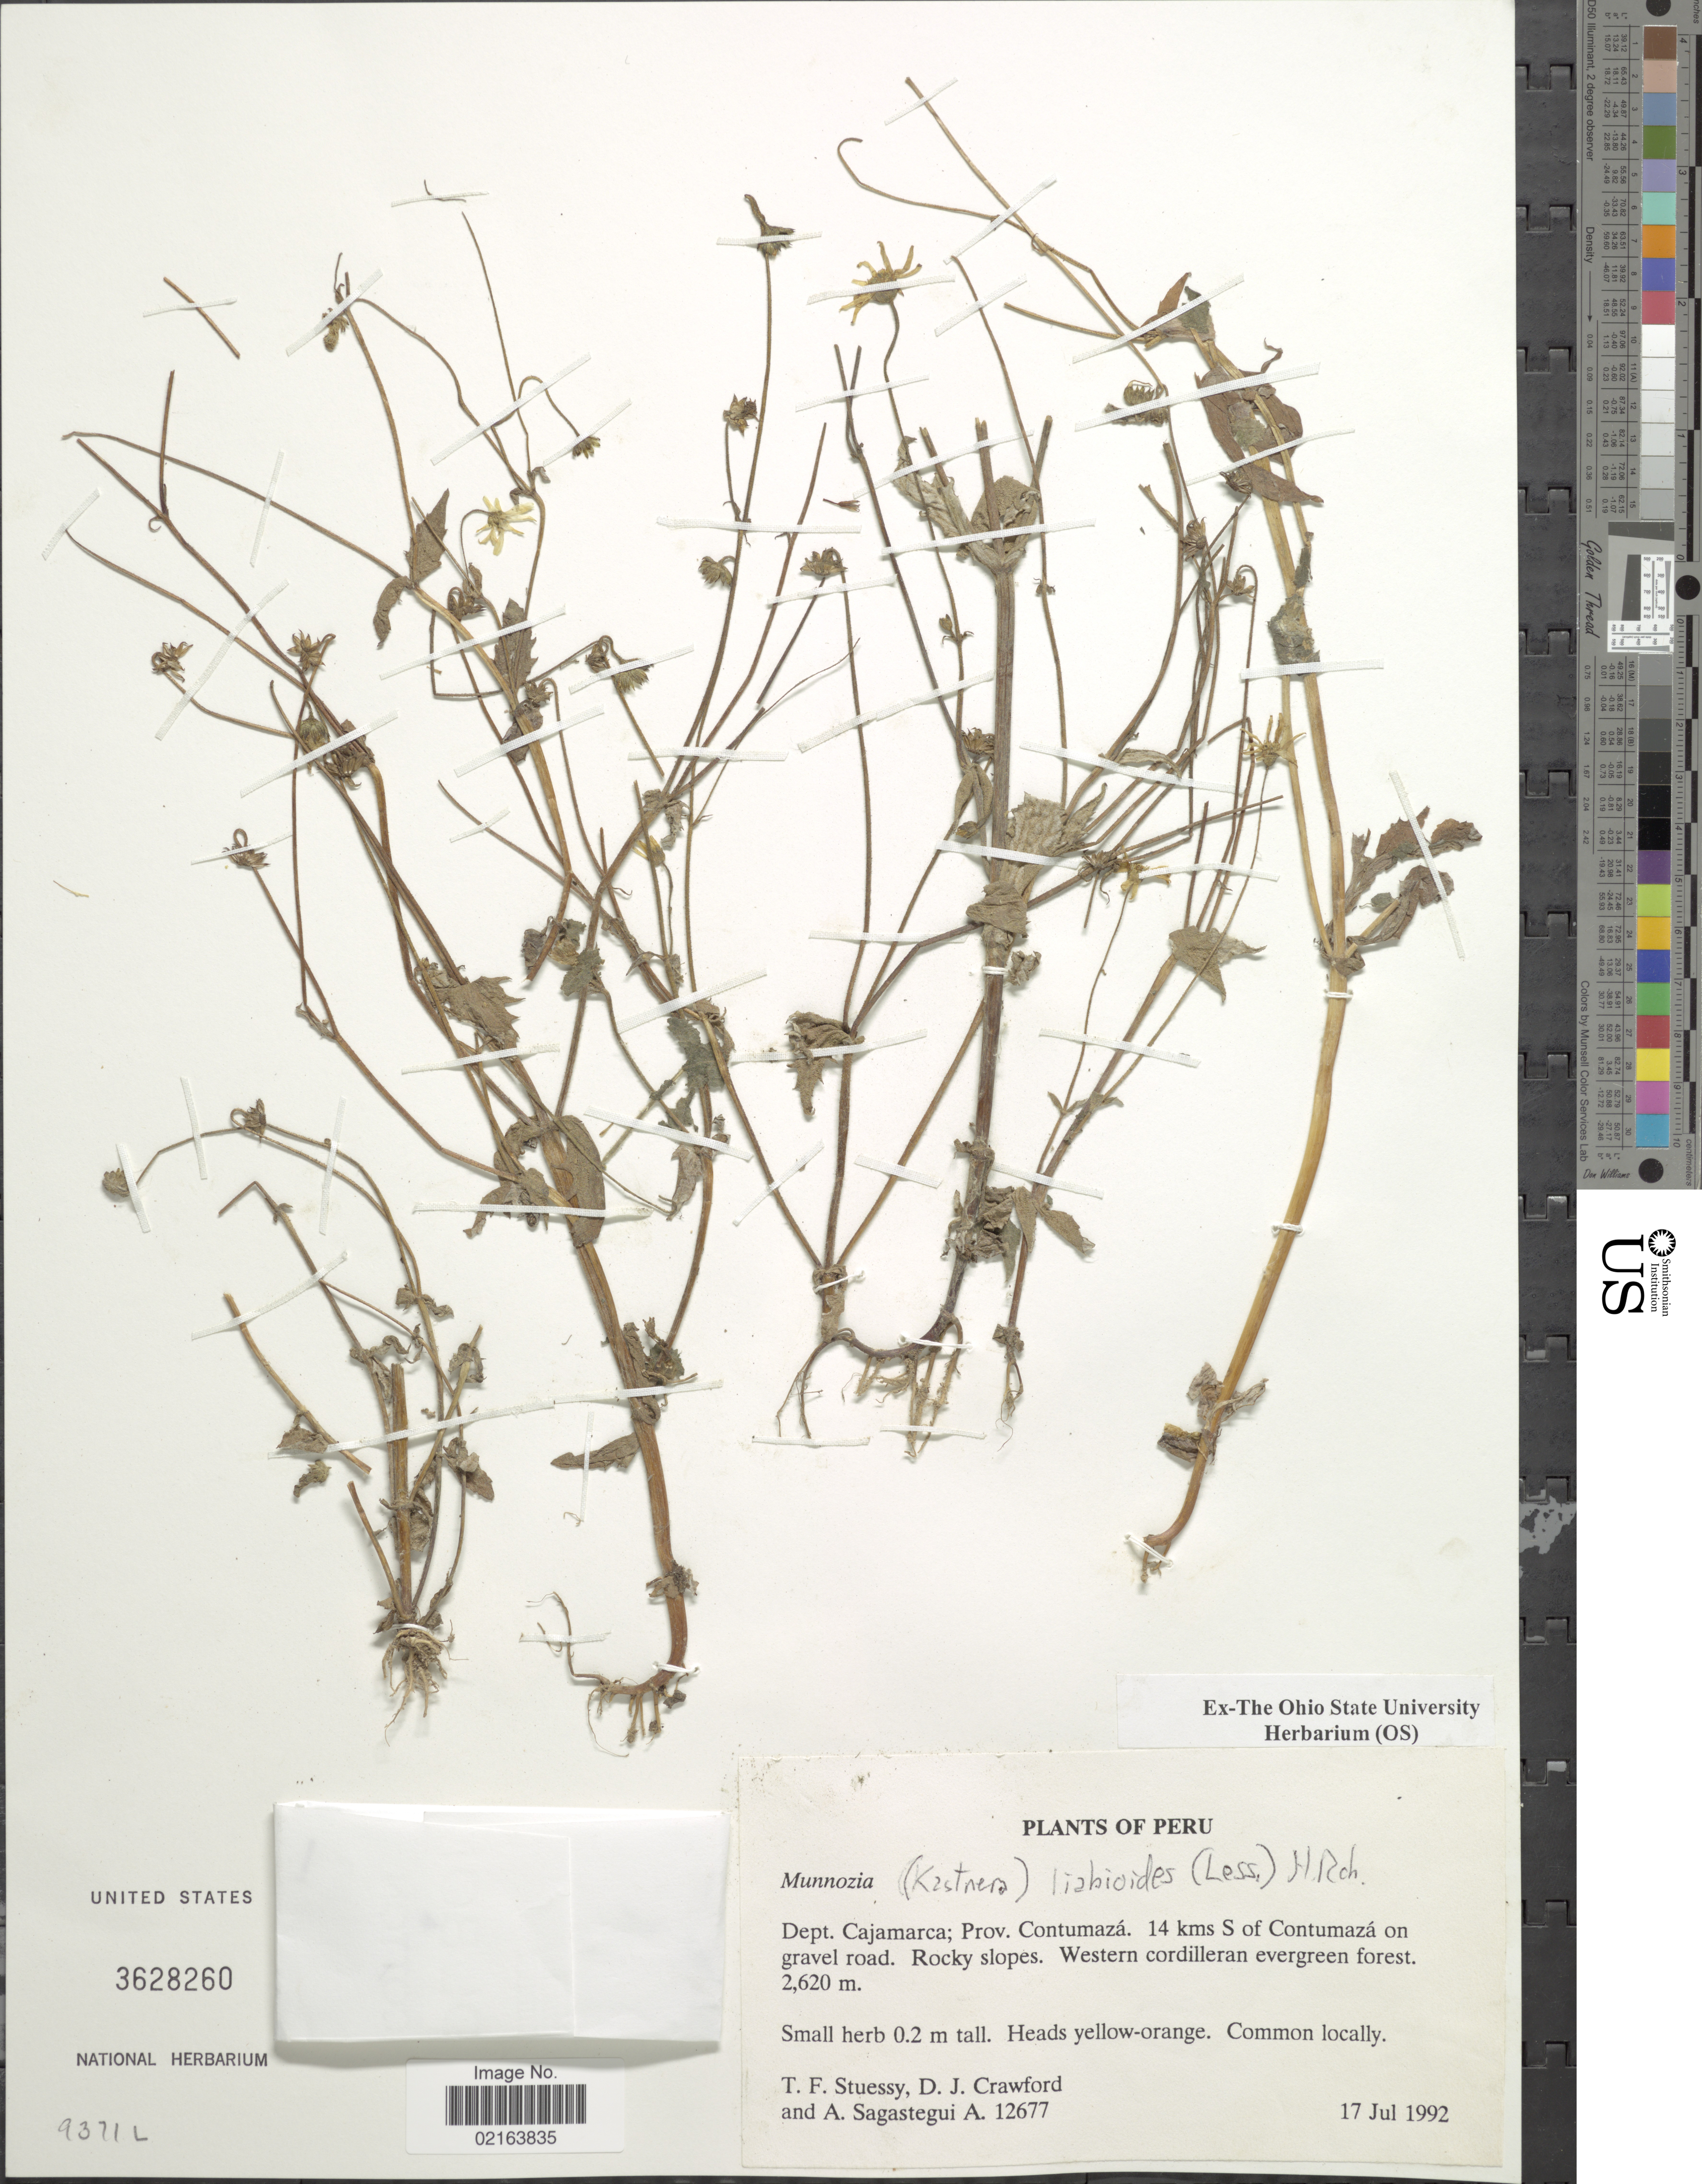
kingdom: Plantae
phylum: Tracheophyta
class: Magnoliopsida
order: Asterales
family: Asteraceae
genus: Munnozia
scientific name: Munnozia liaboides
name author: (Less.) H. Rob.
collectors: T. Steussy, D. Crawford & A. Sagástegui A.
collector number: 12677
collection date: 1992-07-17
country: Peru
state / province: Cajamarca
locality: Dept. Cajamarca: Prov. Contuzama, 14 kms S of Contuzama on gravel road, Western cordilleran evergreen forest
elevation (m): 2620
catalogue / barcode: US 3628260